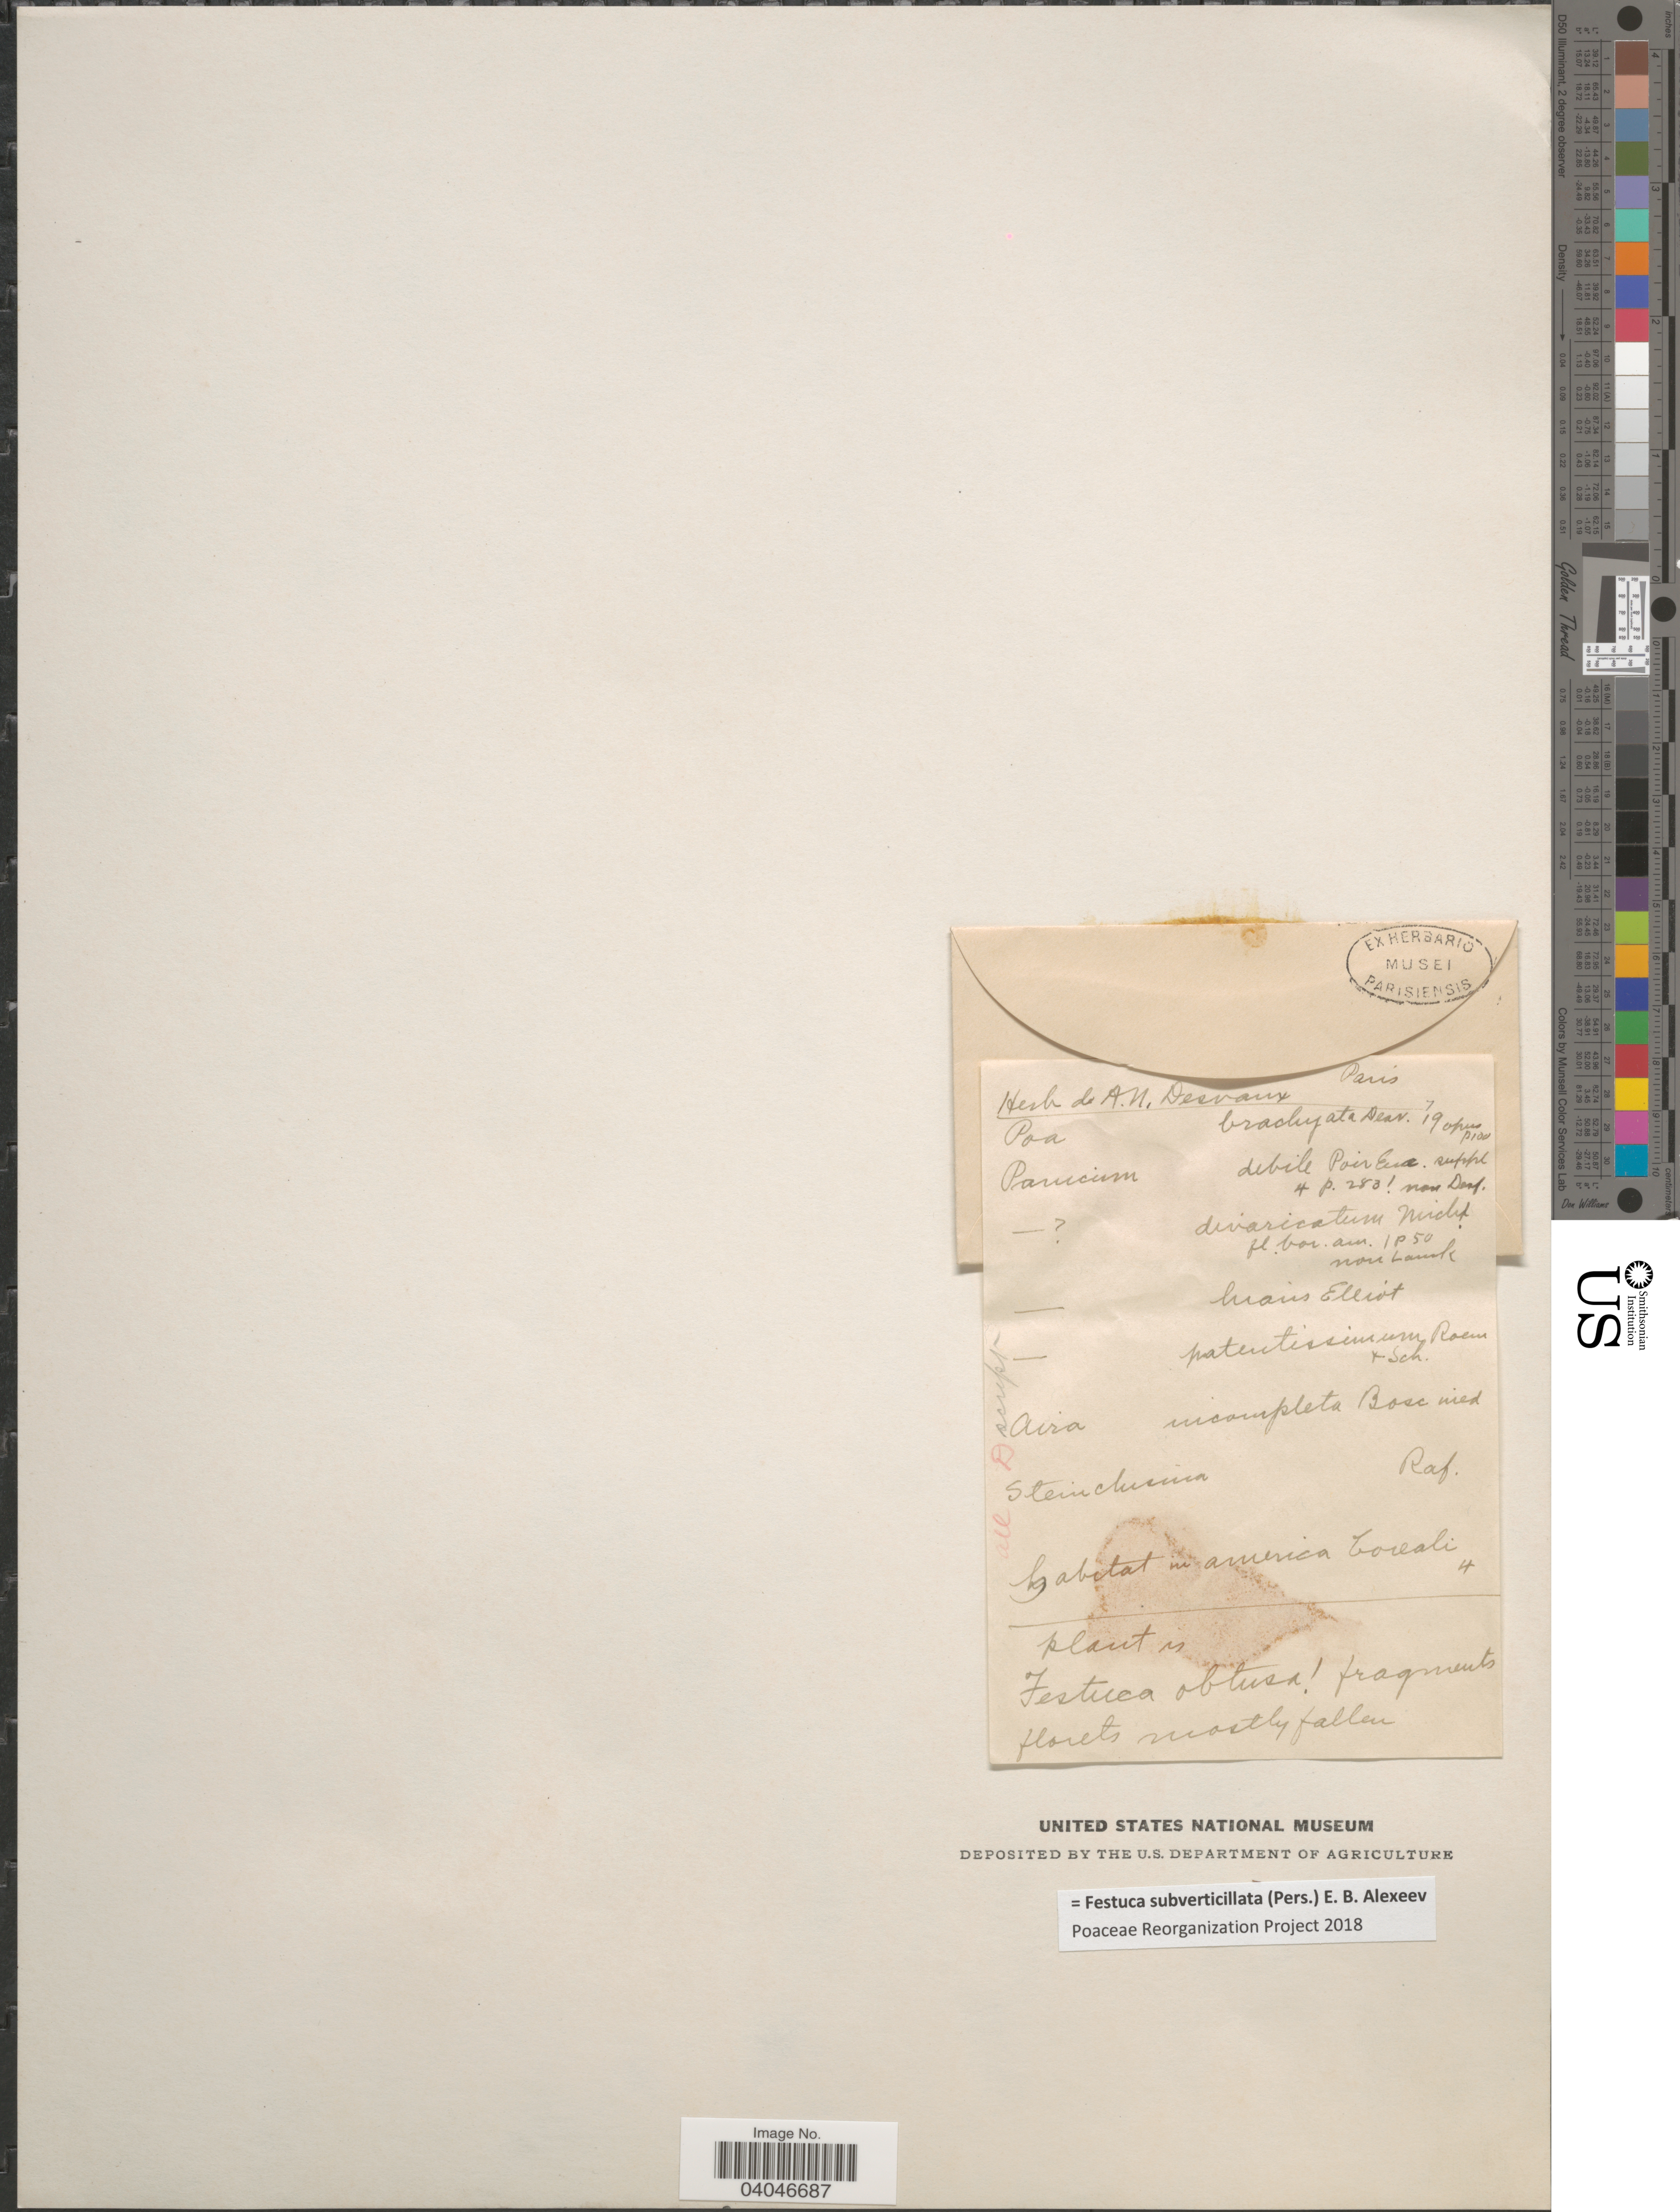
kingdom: Plantae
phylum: Tracheophyta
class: Liliopsida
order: Poales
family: Poaceae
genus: Festuca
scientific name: Festuca subverticillata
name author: (Pers.) E.B. Alexeev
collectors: Ex herb. A. N. Desvaux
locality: America boreali.